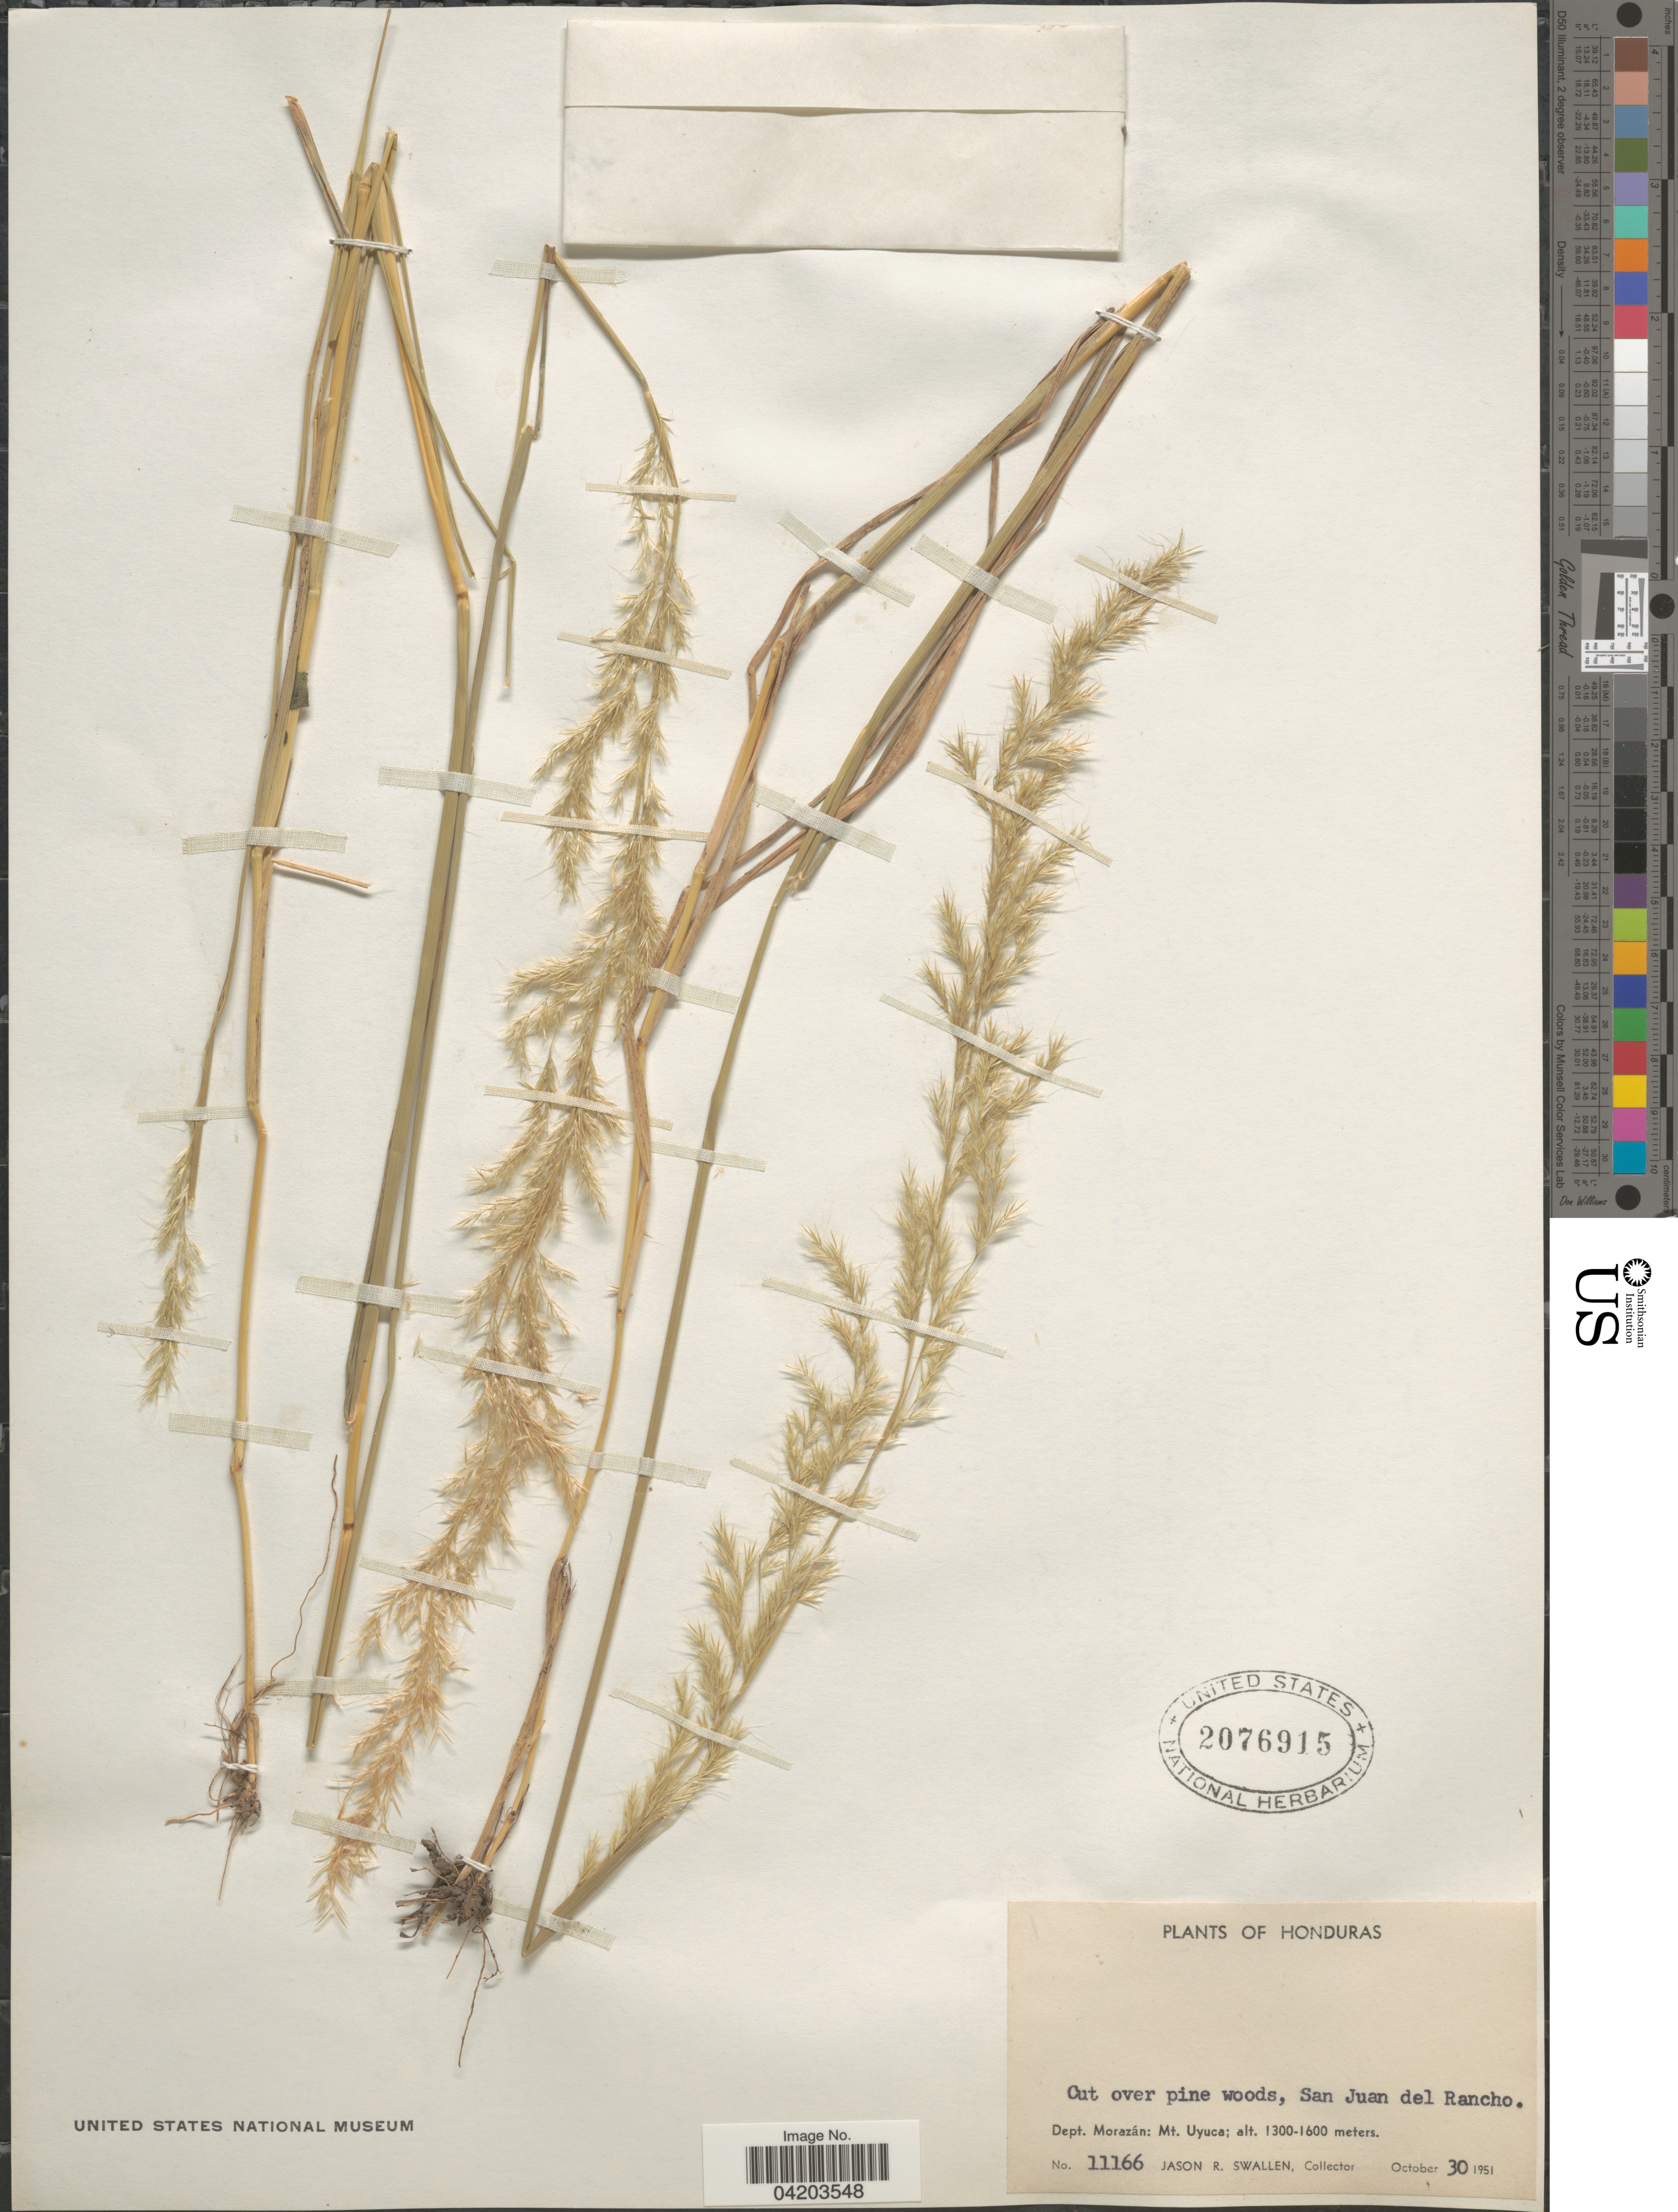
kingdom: Plantae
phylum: Tracheophyta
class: Liliopsida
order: Poales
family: Poaceae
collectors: J. R. Swallen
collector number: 11166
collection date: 1951-10-30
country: Honduras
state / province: Fco. Morazán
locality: San Juan del Rancho. Dept. Morazán: Mt. Uyuca.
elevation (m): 1300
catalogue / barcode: US 2076915